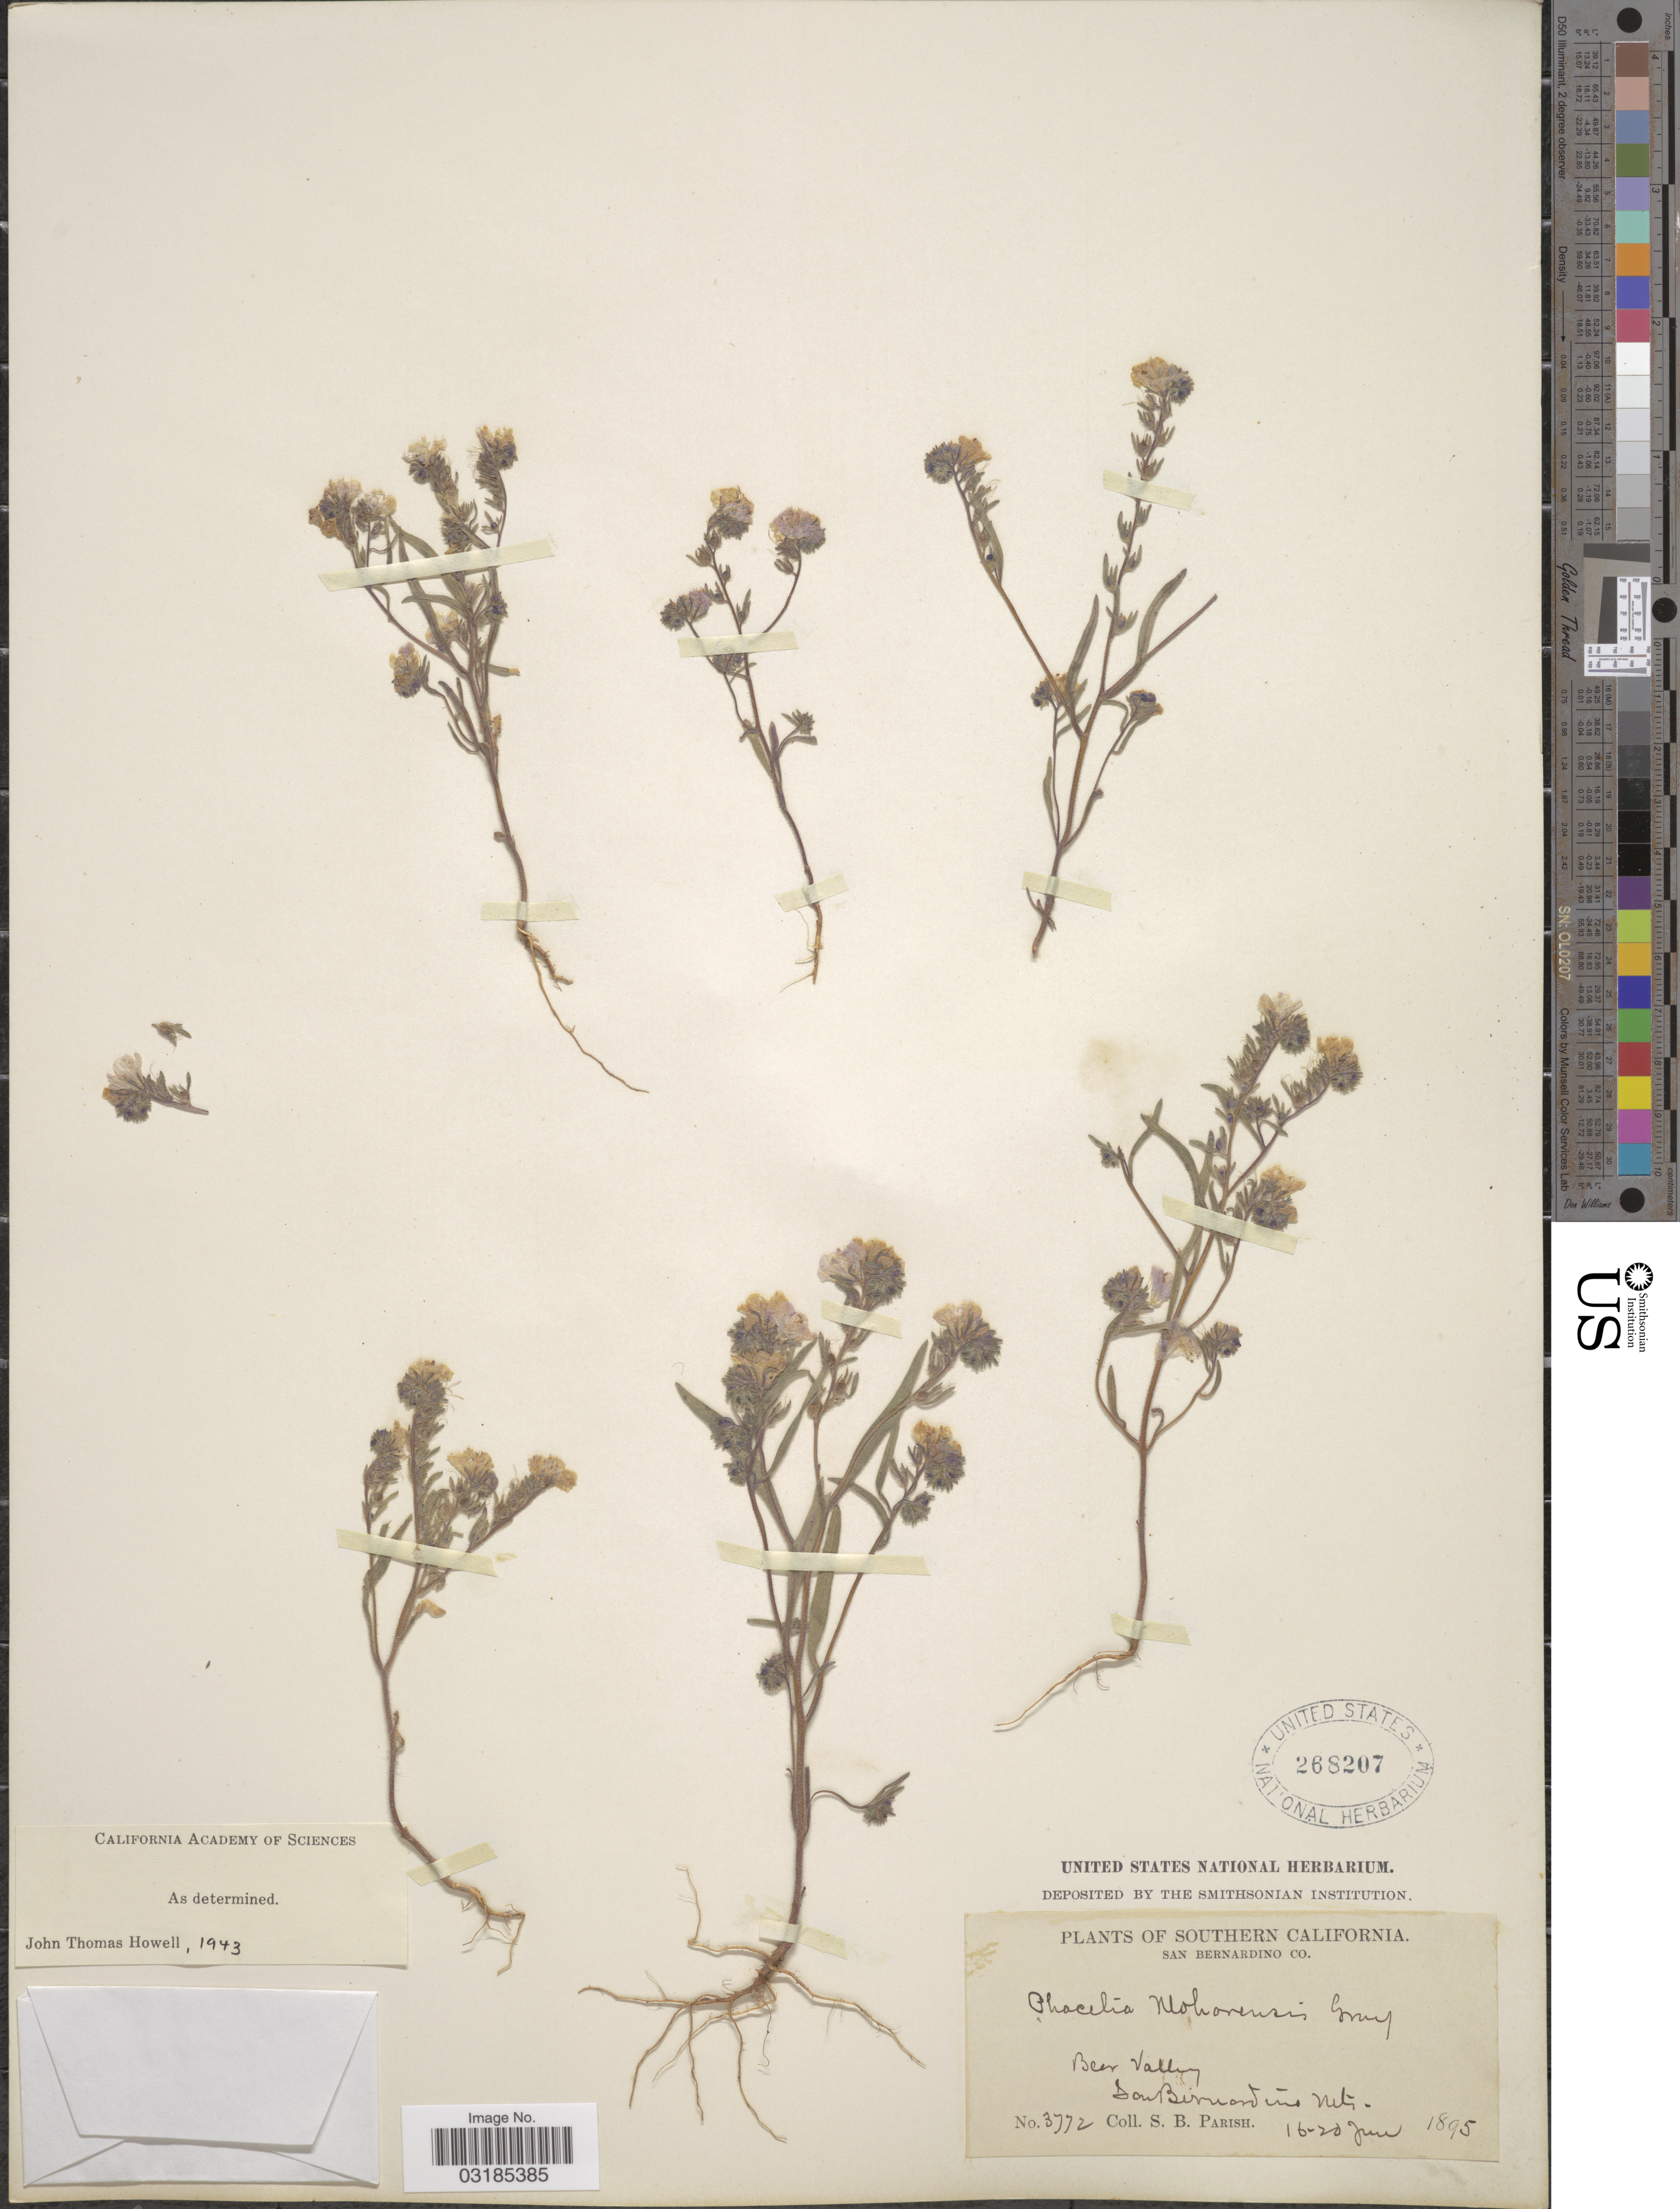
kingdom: Plantae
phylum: Tracheophyta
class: Magnoliopsida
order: Boraginales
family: Hydrophyllaceae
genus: Phacelia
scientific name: Phacelia mohavensis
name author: A. Gray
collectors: S. B. Parish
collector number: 3772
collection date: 1895-06-16/1895-06-20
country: United States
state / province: California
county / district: San Bernardino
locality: Southern California. San Bernardino Co. Bear Valley. San Bernardino Mts.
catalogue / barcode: US 268207